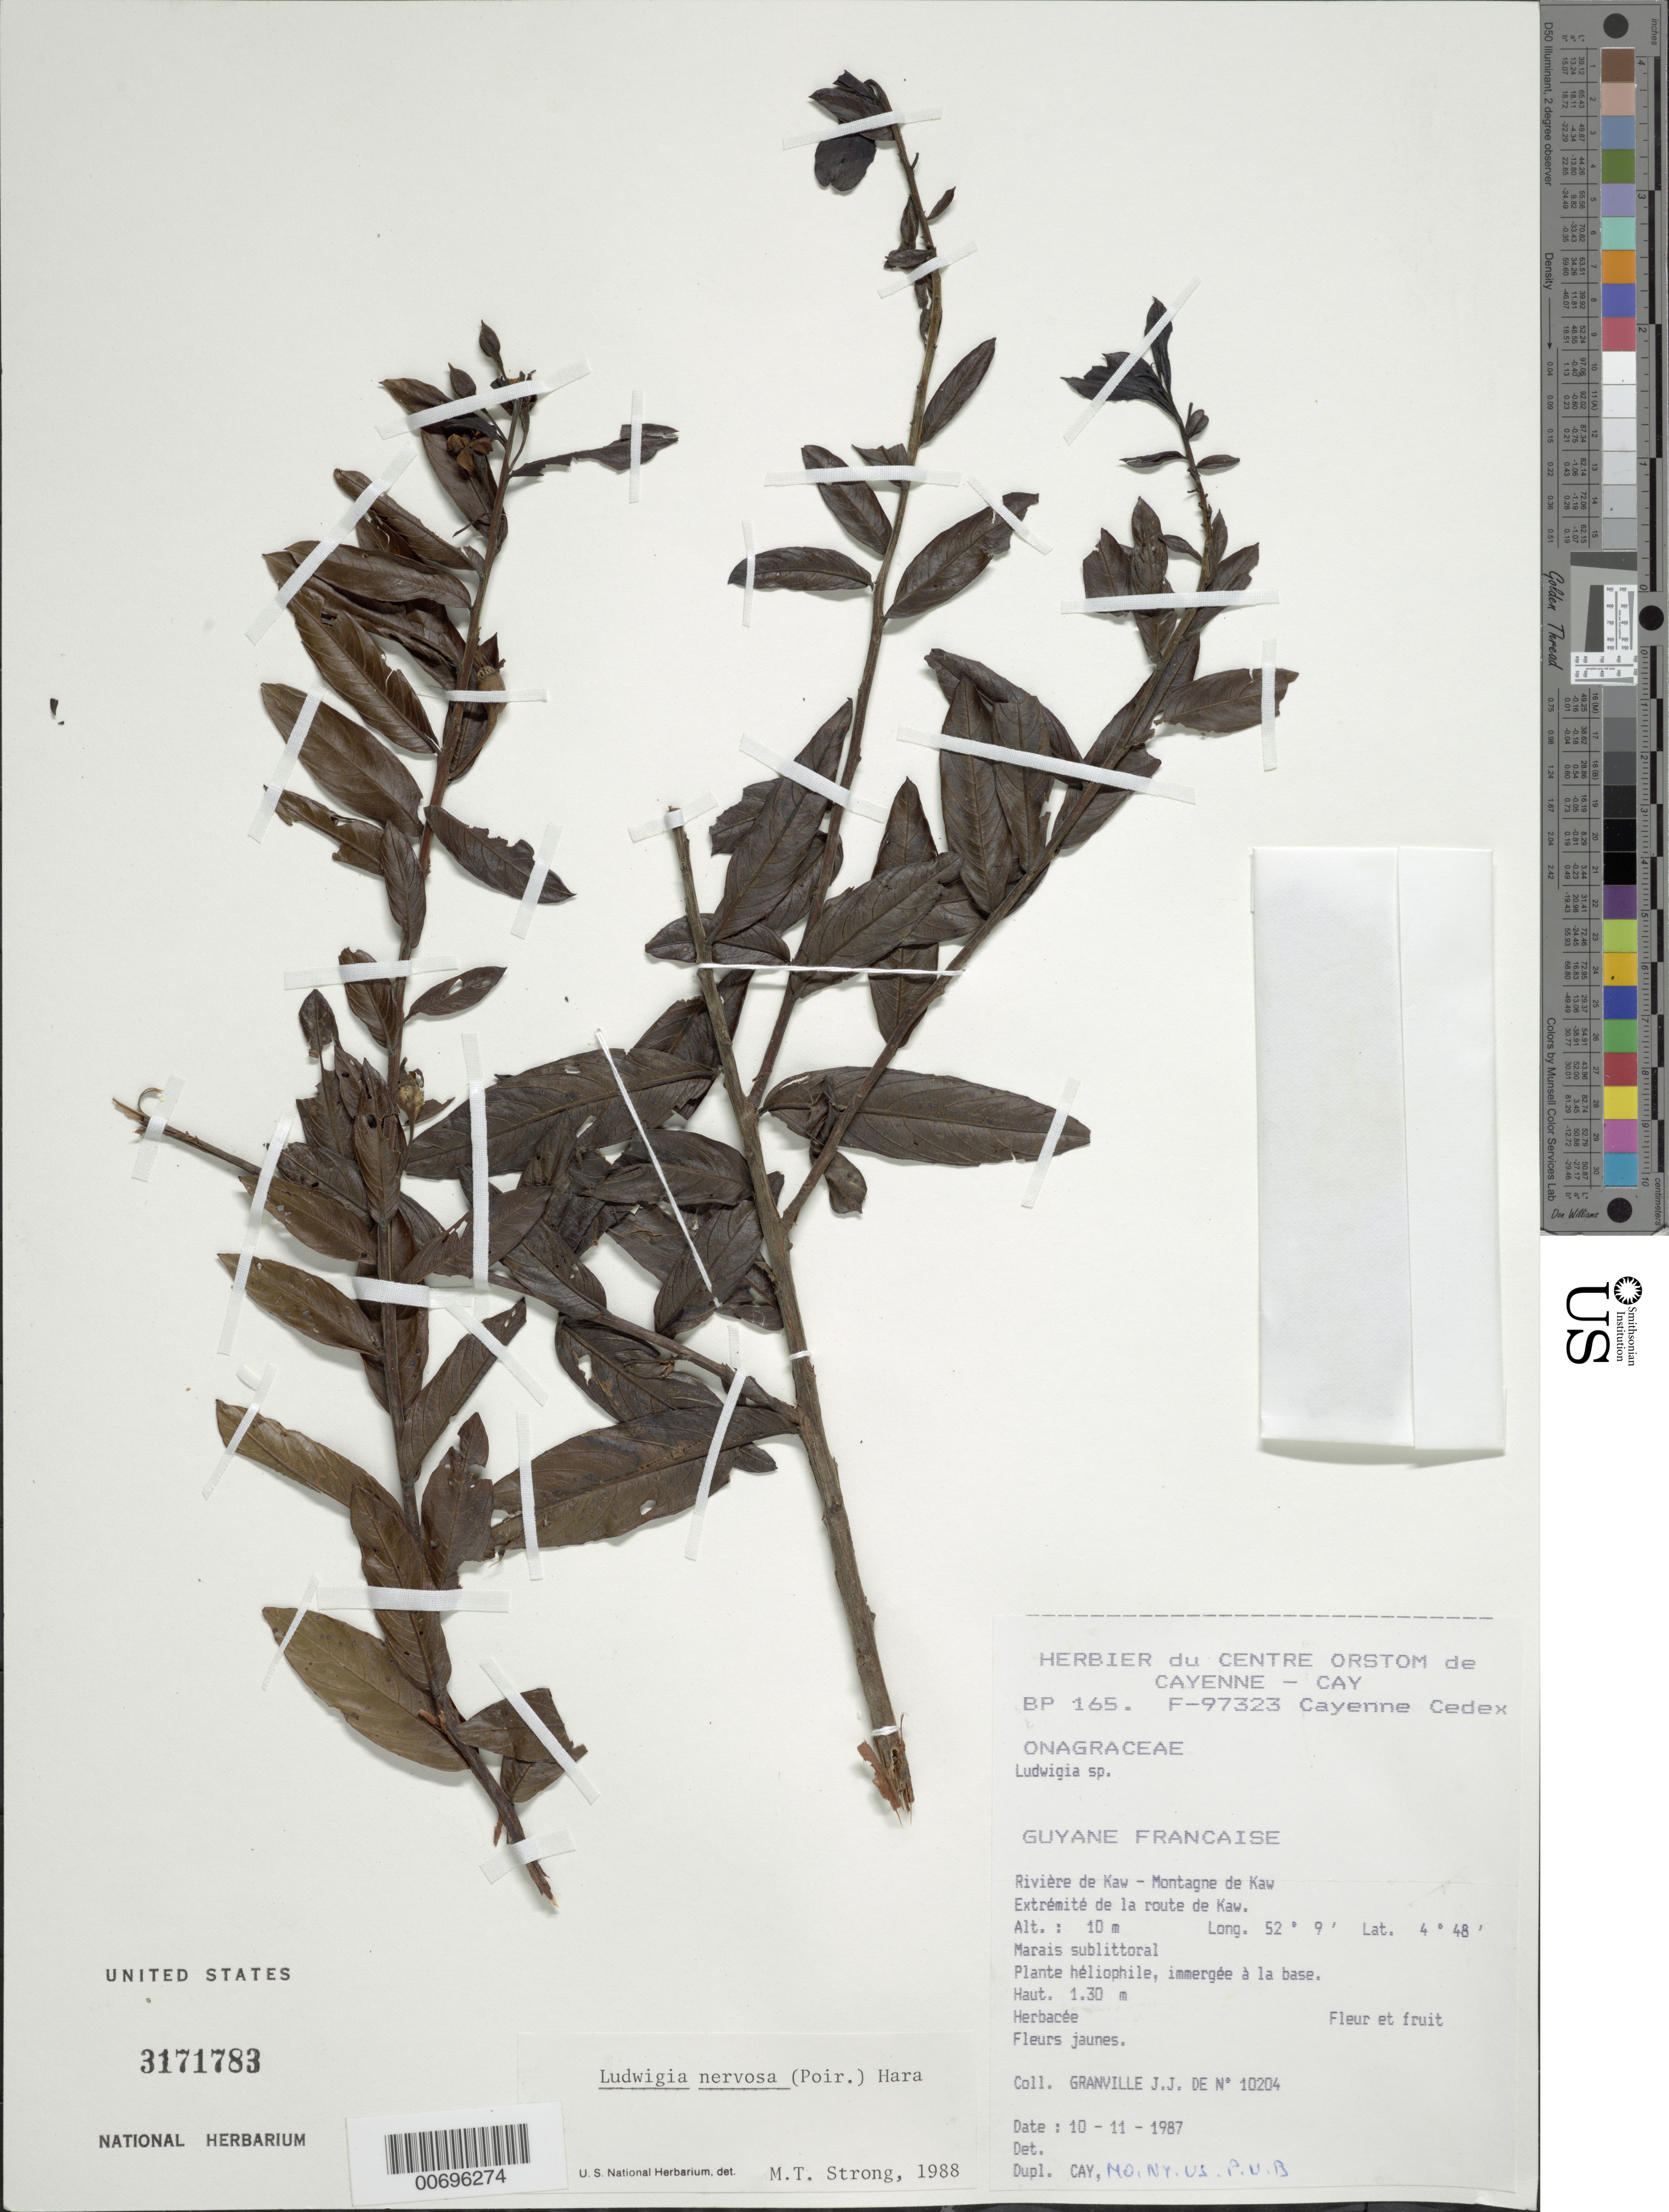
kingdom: Plantae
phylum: Tracheophyta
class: Magnoliopsida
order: Myrtales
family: Onagraceae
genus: Ludwigia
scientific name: Ludwigia nervosa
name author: (Poir.) H. Hara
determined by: Strong, M. T., (US), Smithsonian Institution - National Museum of Natural History (UNITED STATES)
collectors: J.-J. de Granville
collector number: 10204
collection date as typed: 10-Nov-87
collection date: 1987-11-10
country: French Guiana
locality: Rivière de Kaw, Montagne de Kaw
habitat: Seacoast marsh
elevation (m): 10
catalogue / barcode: US 3171783